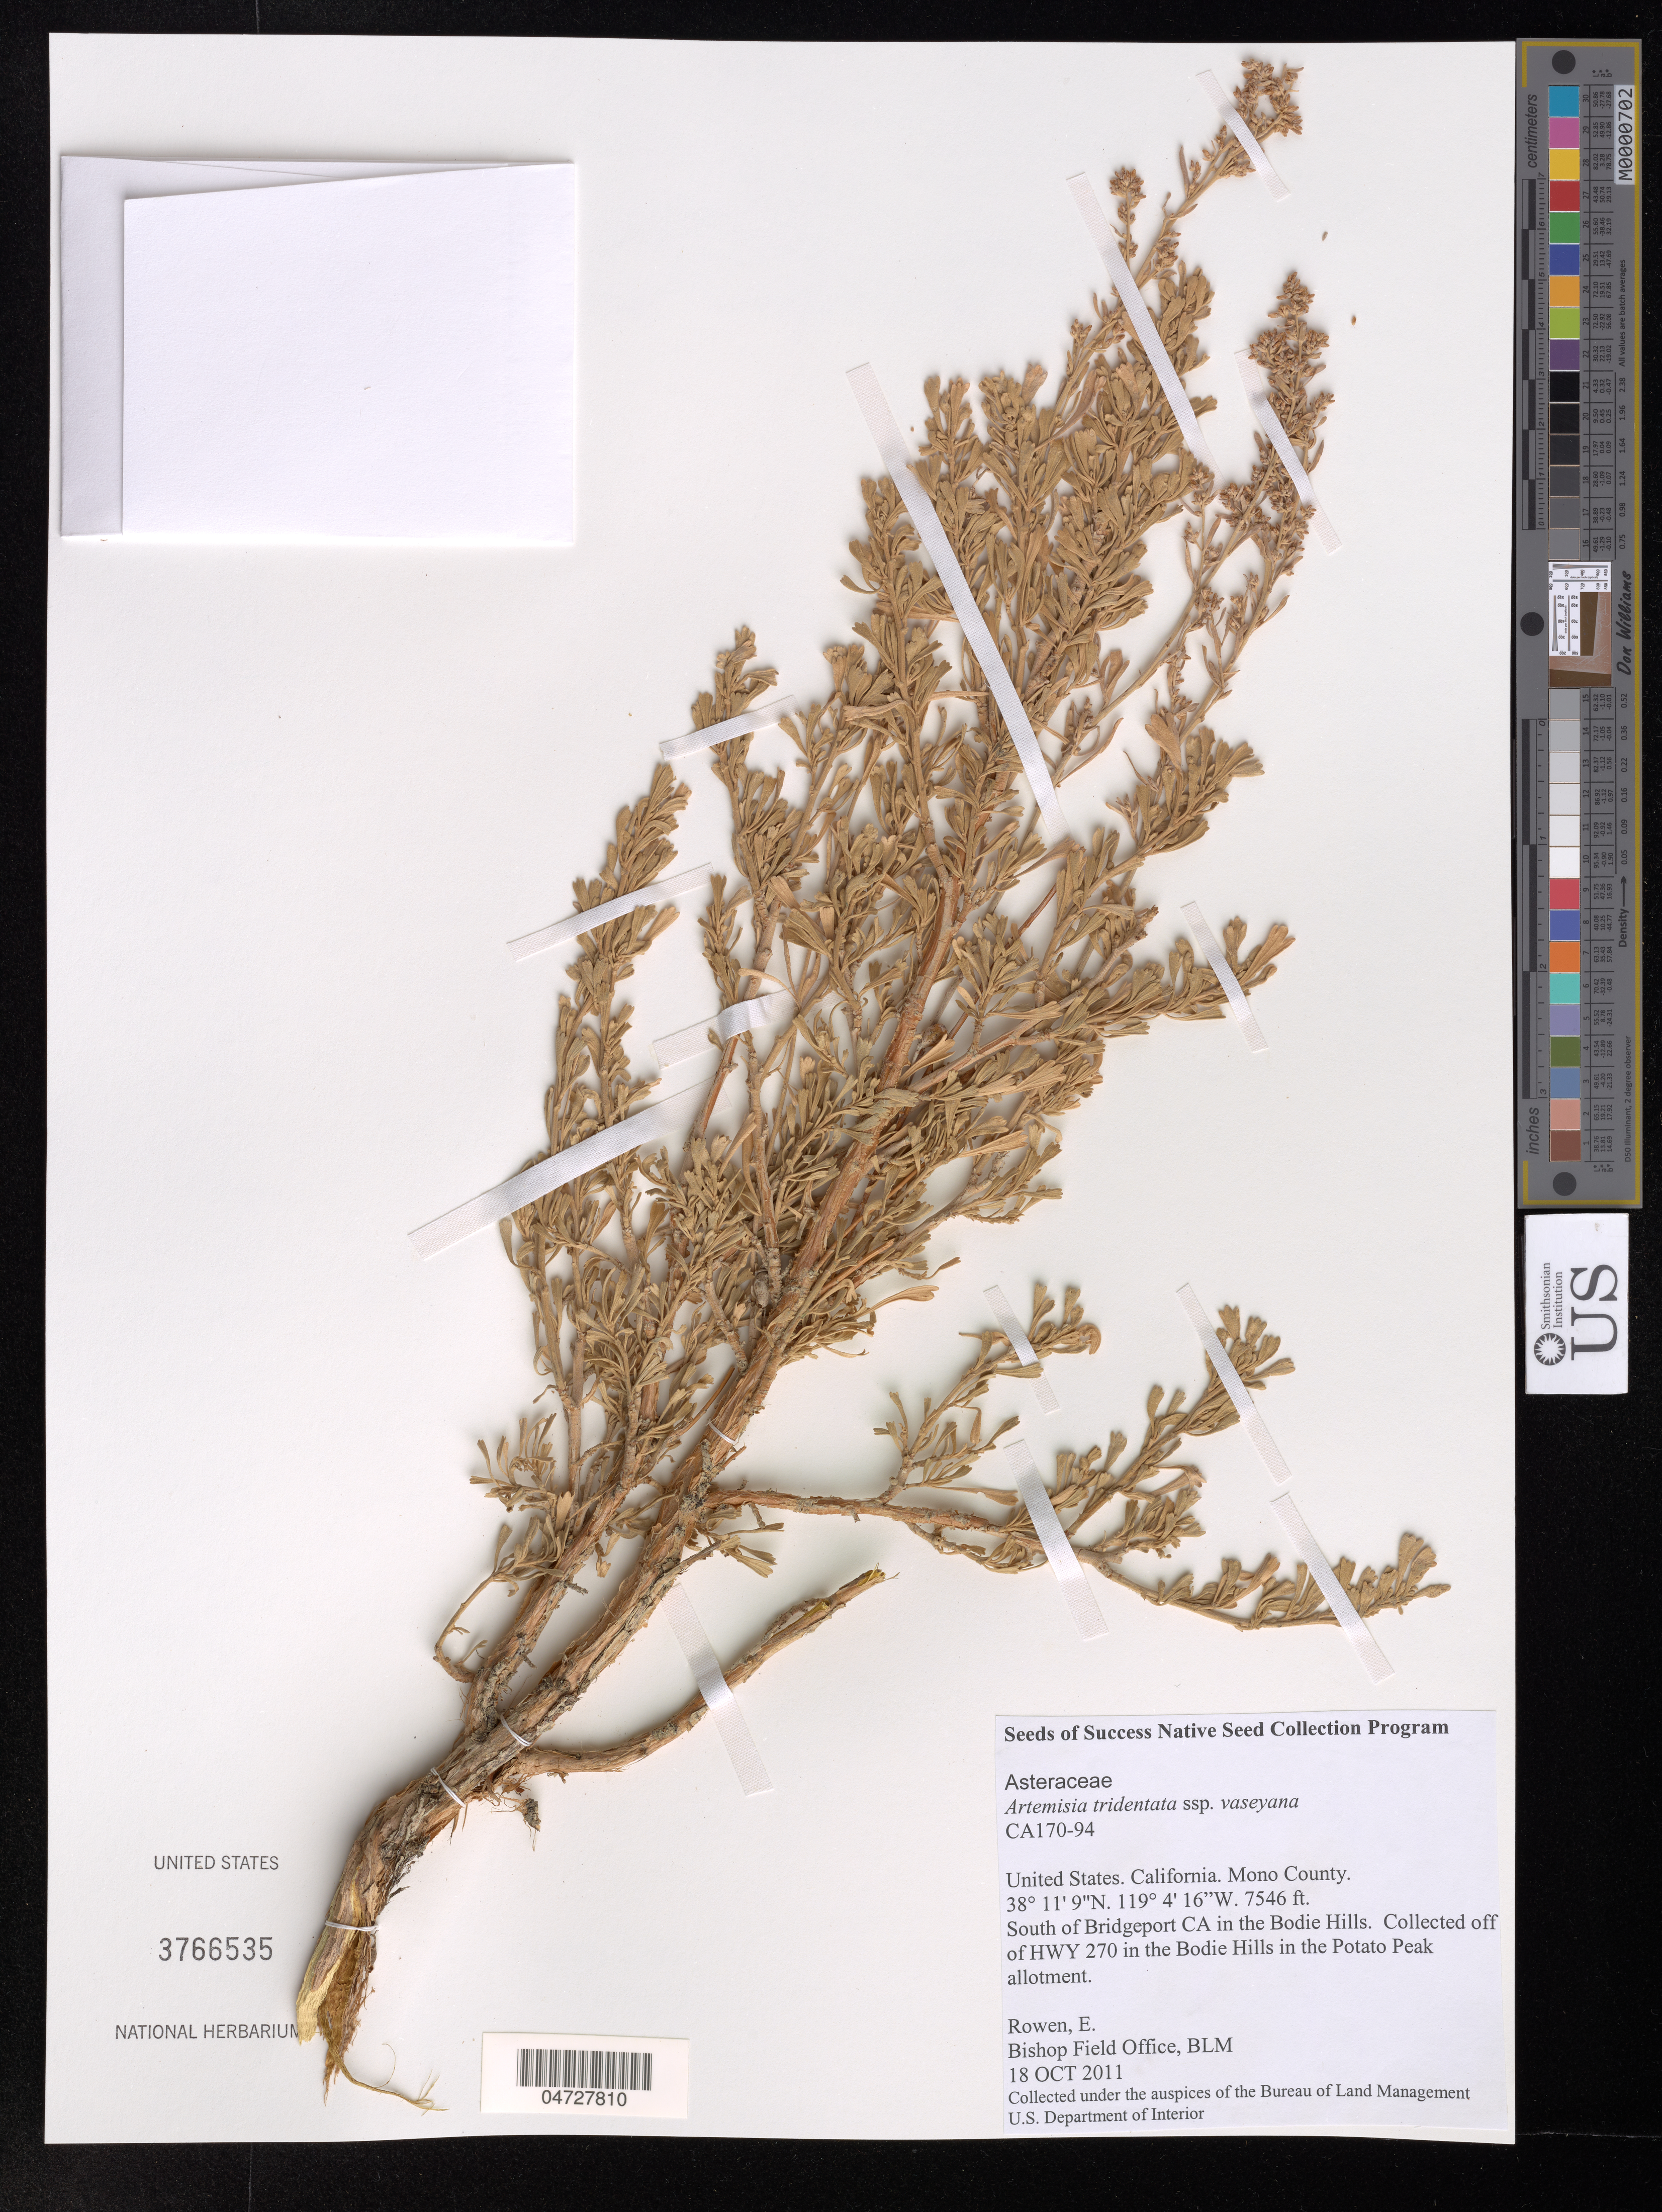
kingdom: Plantae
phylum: Tracheophyta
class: Magnoliopsida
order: Asterales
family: Asteraceae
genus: Artemisia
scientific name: Artemisia tridentata subsp. vaseyana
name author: (Rydb.) Beetle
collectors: E. Rowen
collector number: A170-94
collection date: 2011-10-18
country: United States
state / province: California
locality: United States. California. Mono County.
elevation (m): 2300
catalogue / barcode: US 3766535